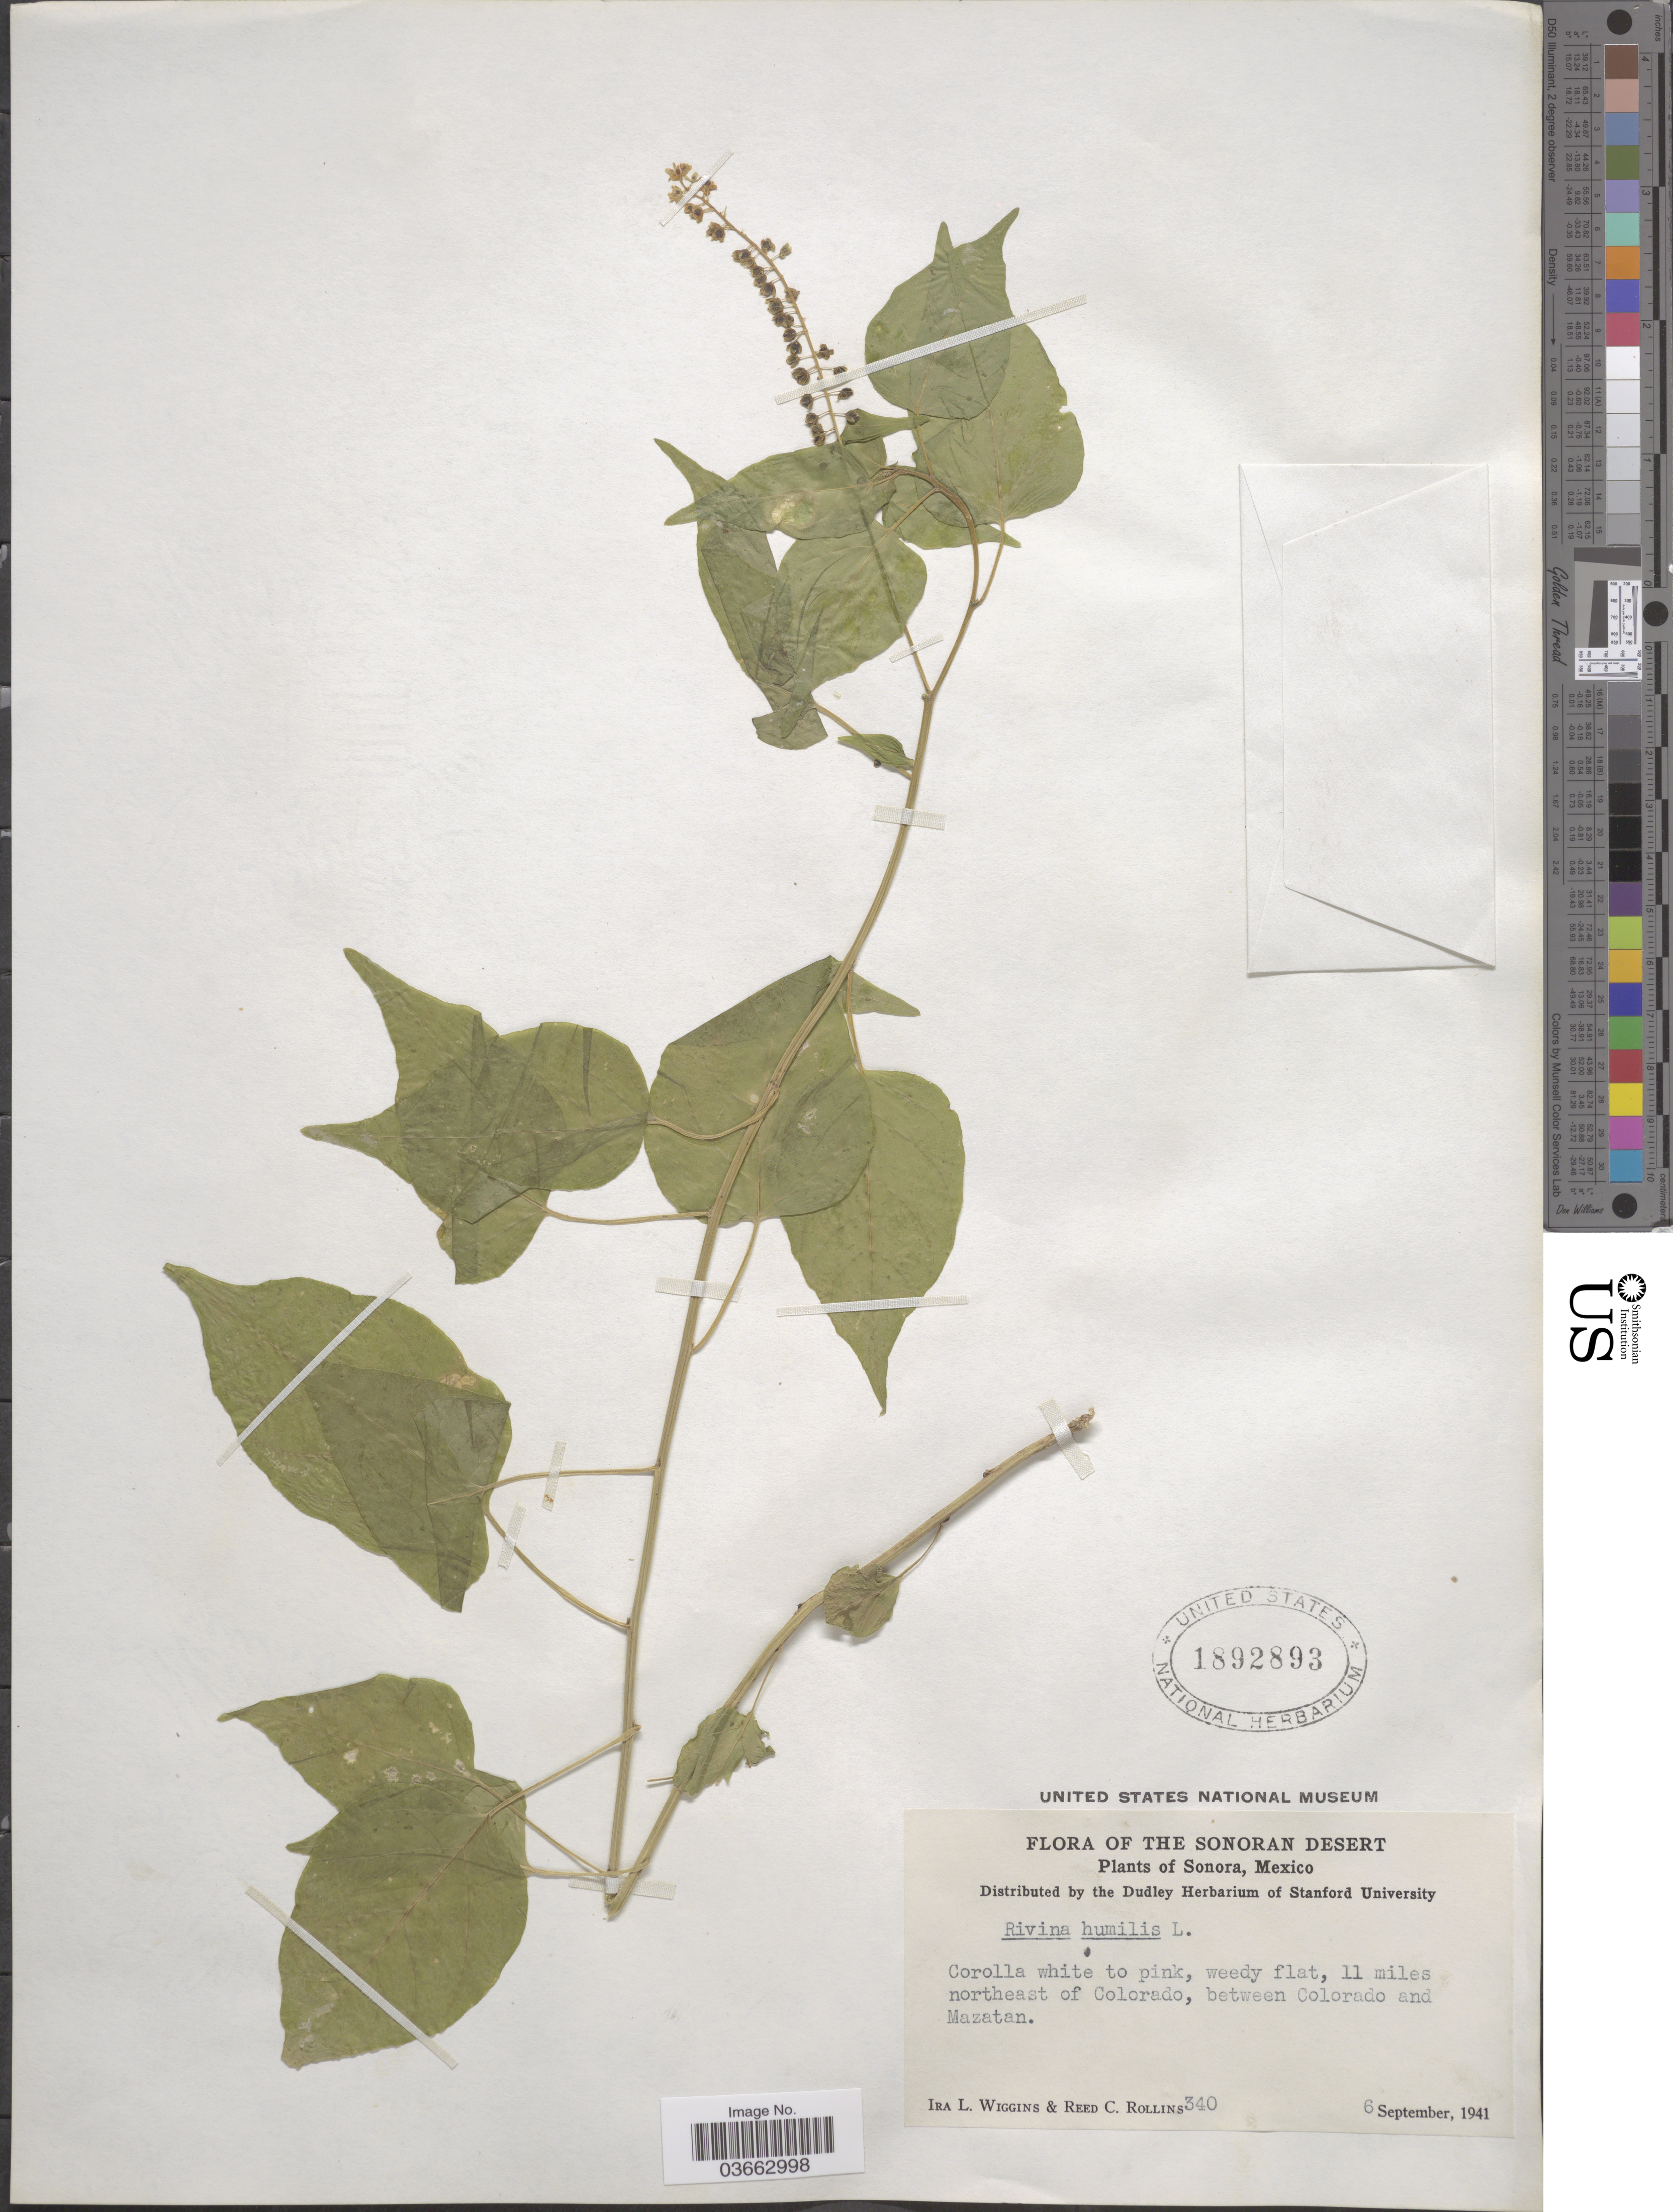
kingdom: Plantae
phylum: Tracheophyta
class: Magnoliopsida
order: Caryophyllales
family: Phytolaccaceae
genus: Rivina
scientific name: Rivina humilis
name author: L.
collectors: I. L. Wiggins & R. C. Rollins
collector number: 340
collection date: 1941-09-06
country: Mexico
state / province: Sonora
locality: The Sonoran Desert. 11 miles northeast of Colorado, between Colorado and Mazatan.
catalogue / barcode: US 1892893